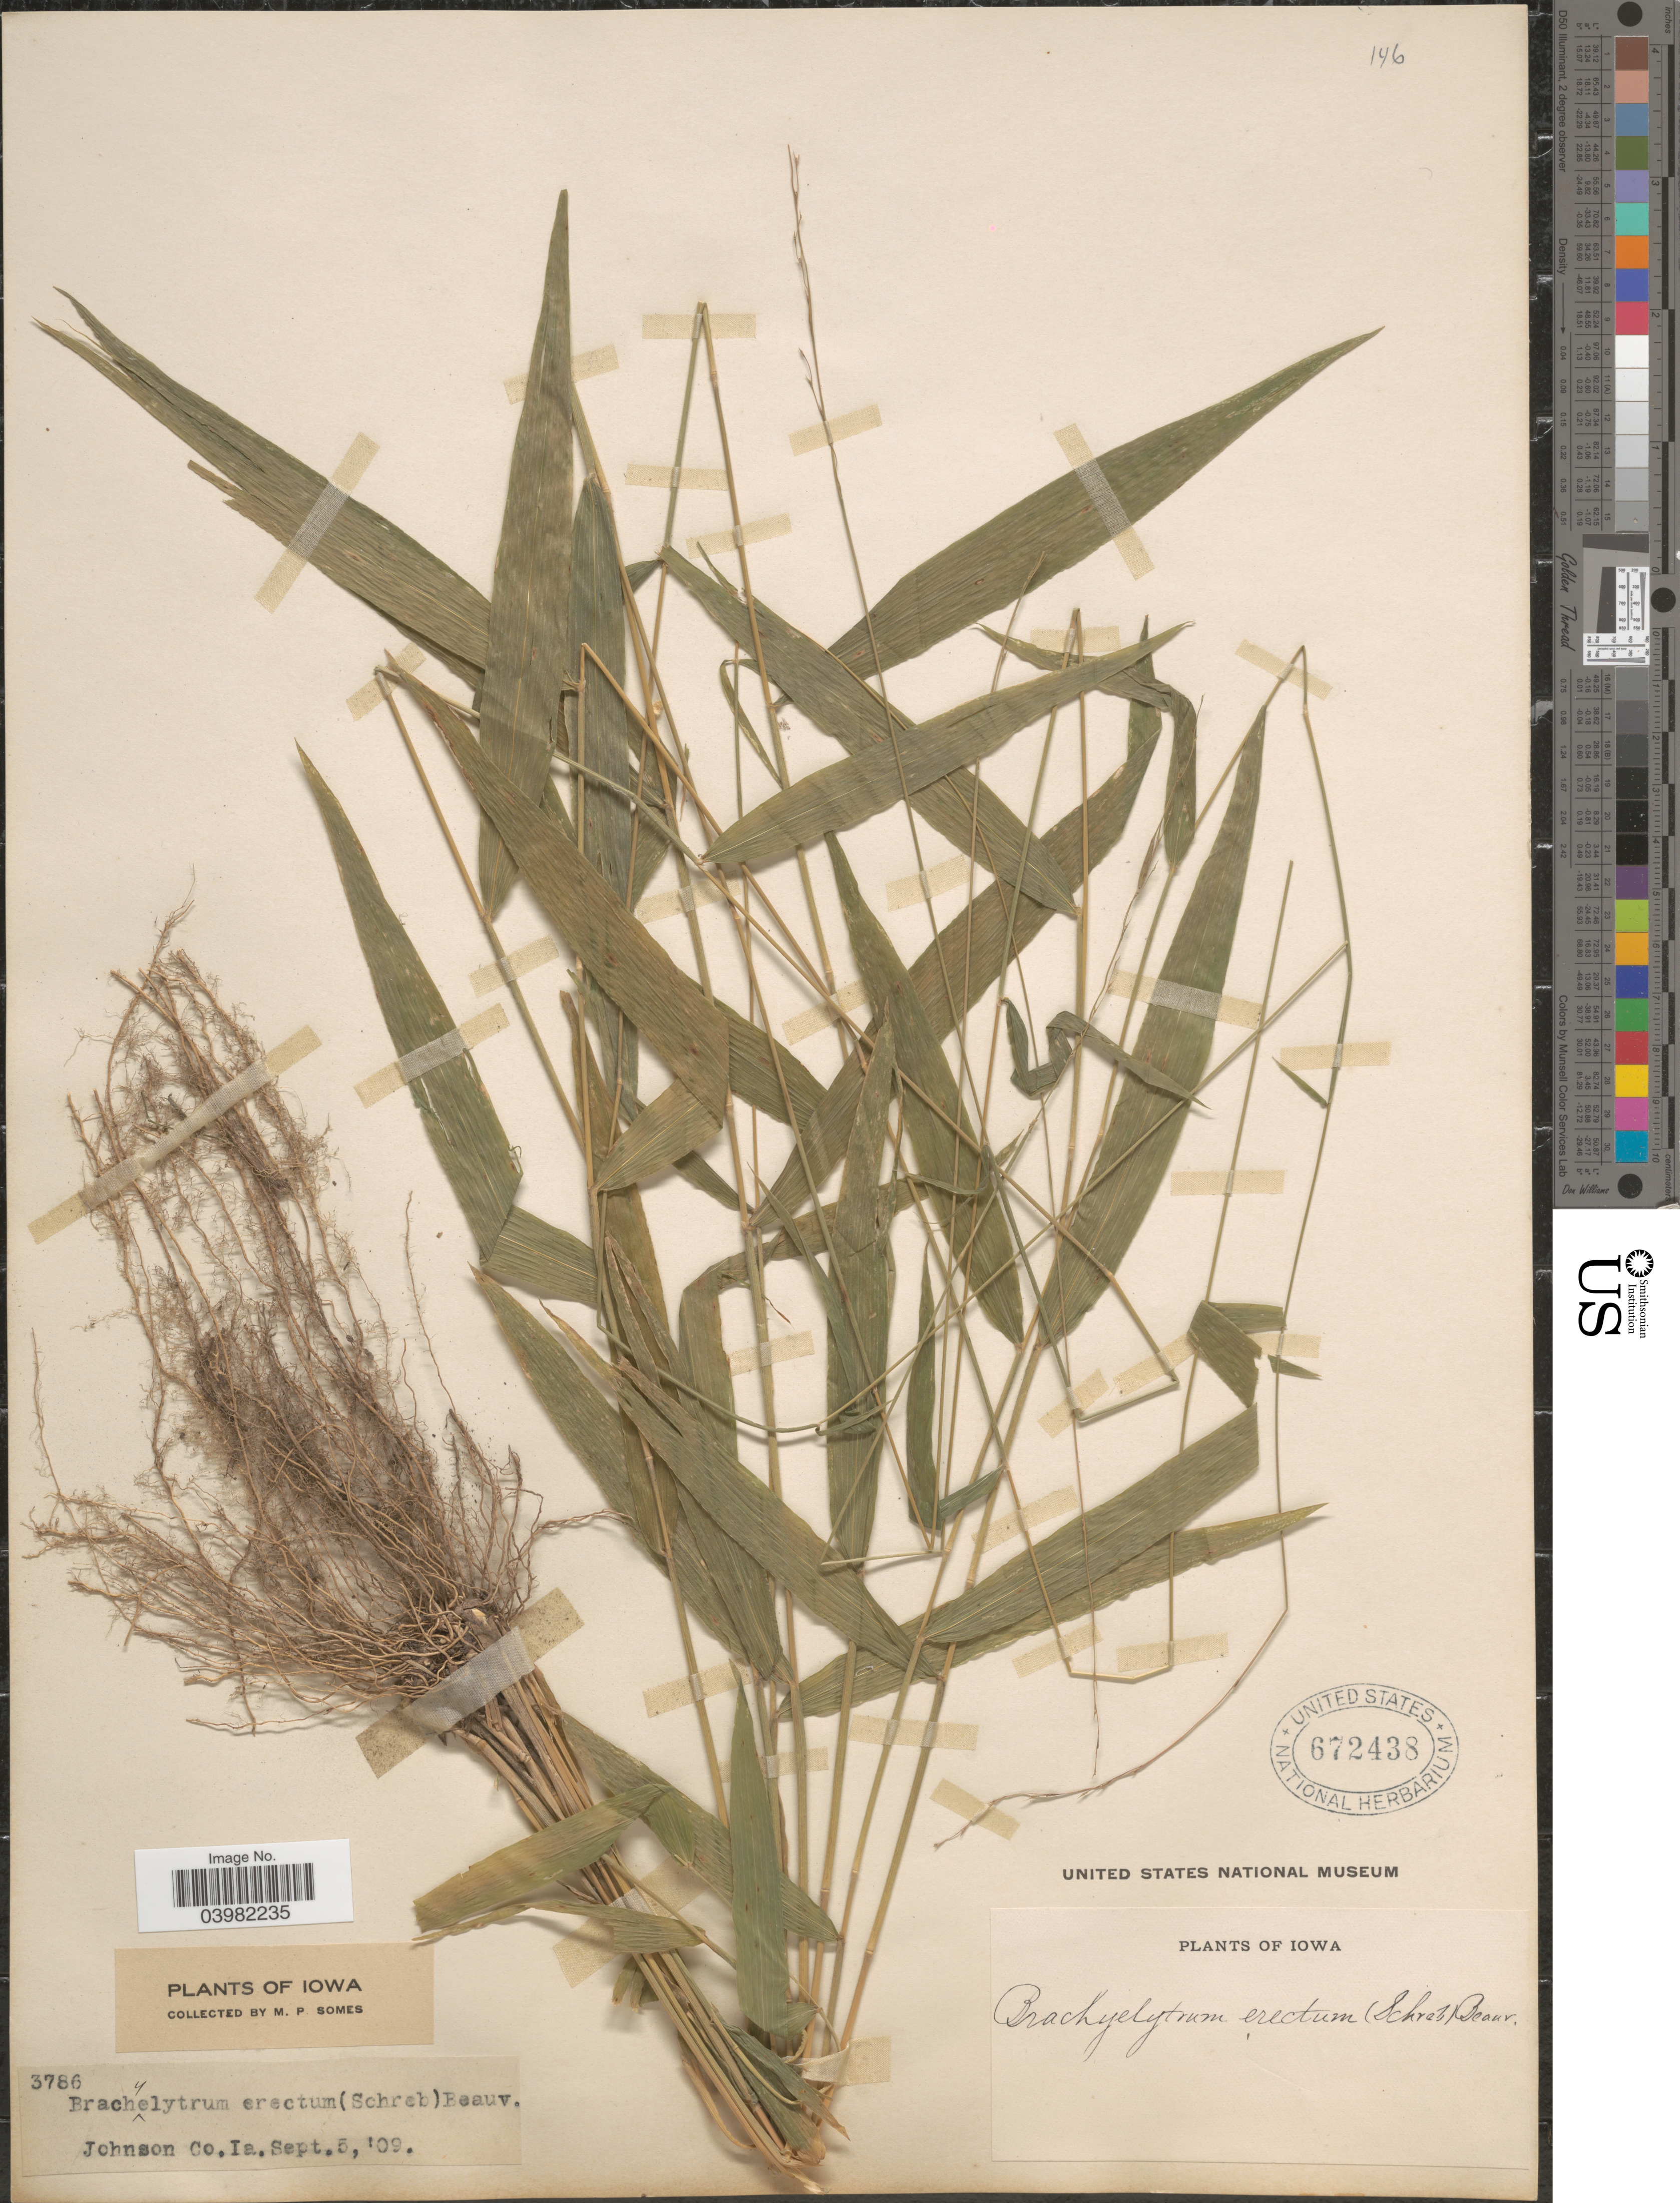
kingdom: Plantae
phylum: Tracheophyta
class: Liliopsida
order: Poales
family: Poaceae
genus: Brachyelytrum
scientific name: Brachyelytrum erectum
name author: (Schreb.) P. Beauv.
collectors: M. Somes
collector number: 3786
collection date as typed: Transcribed d/m/y: 5/9/9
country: United States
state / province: Iowa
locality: Johnson Co.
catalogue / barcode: US 672438